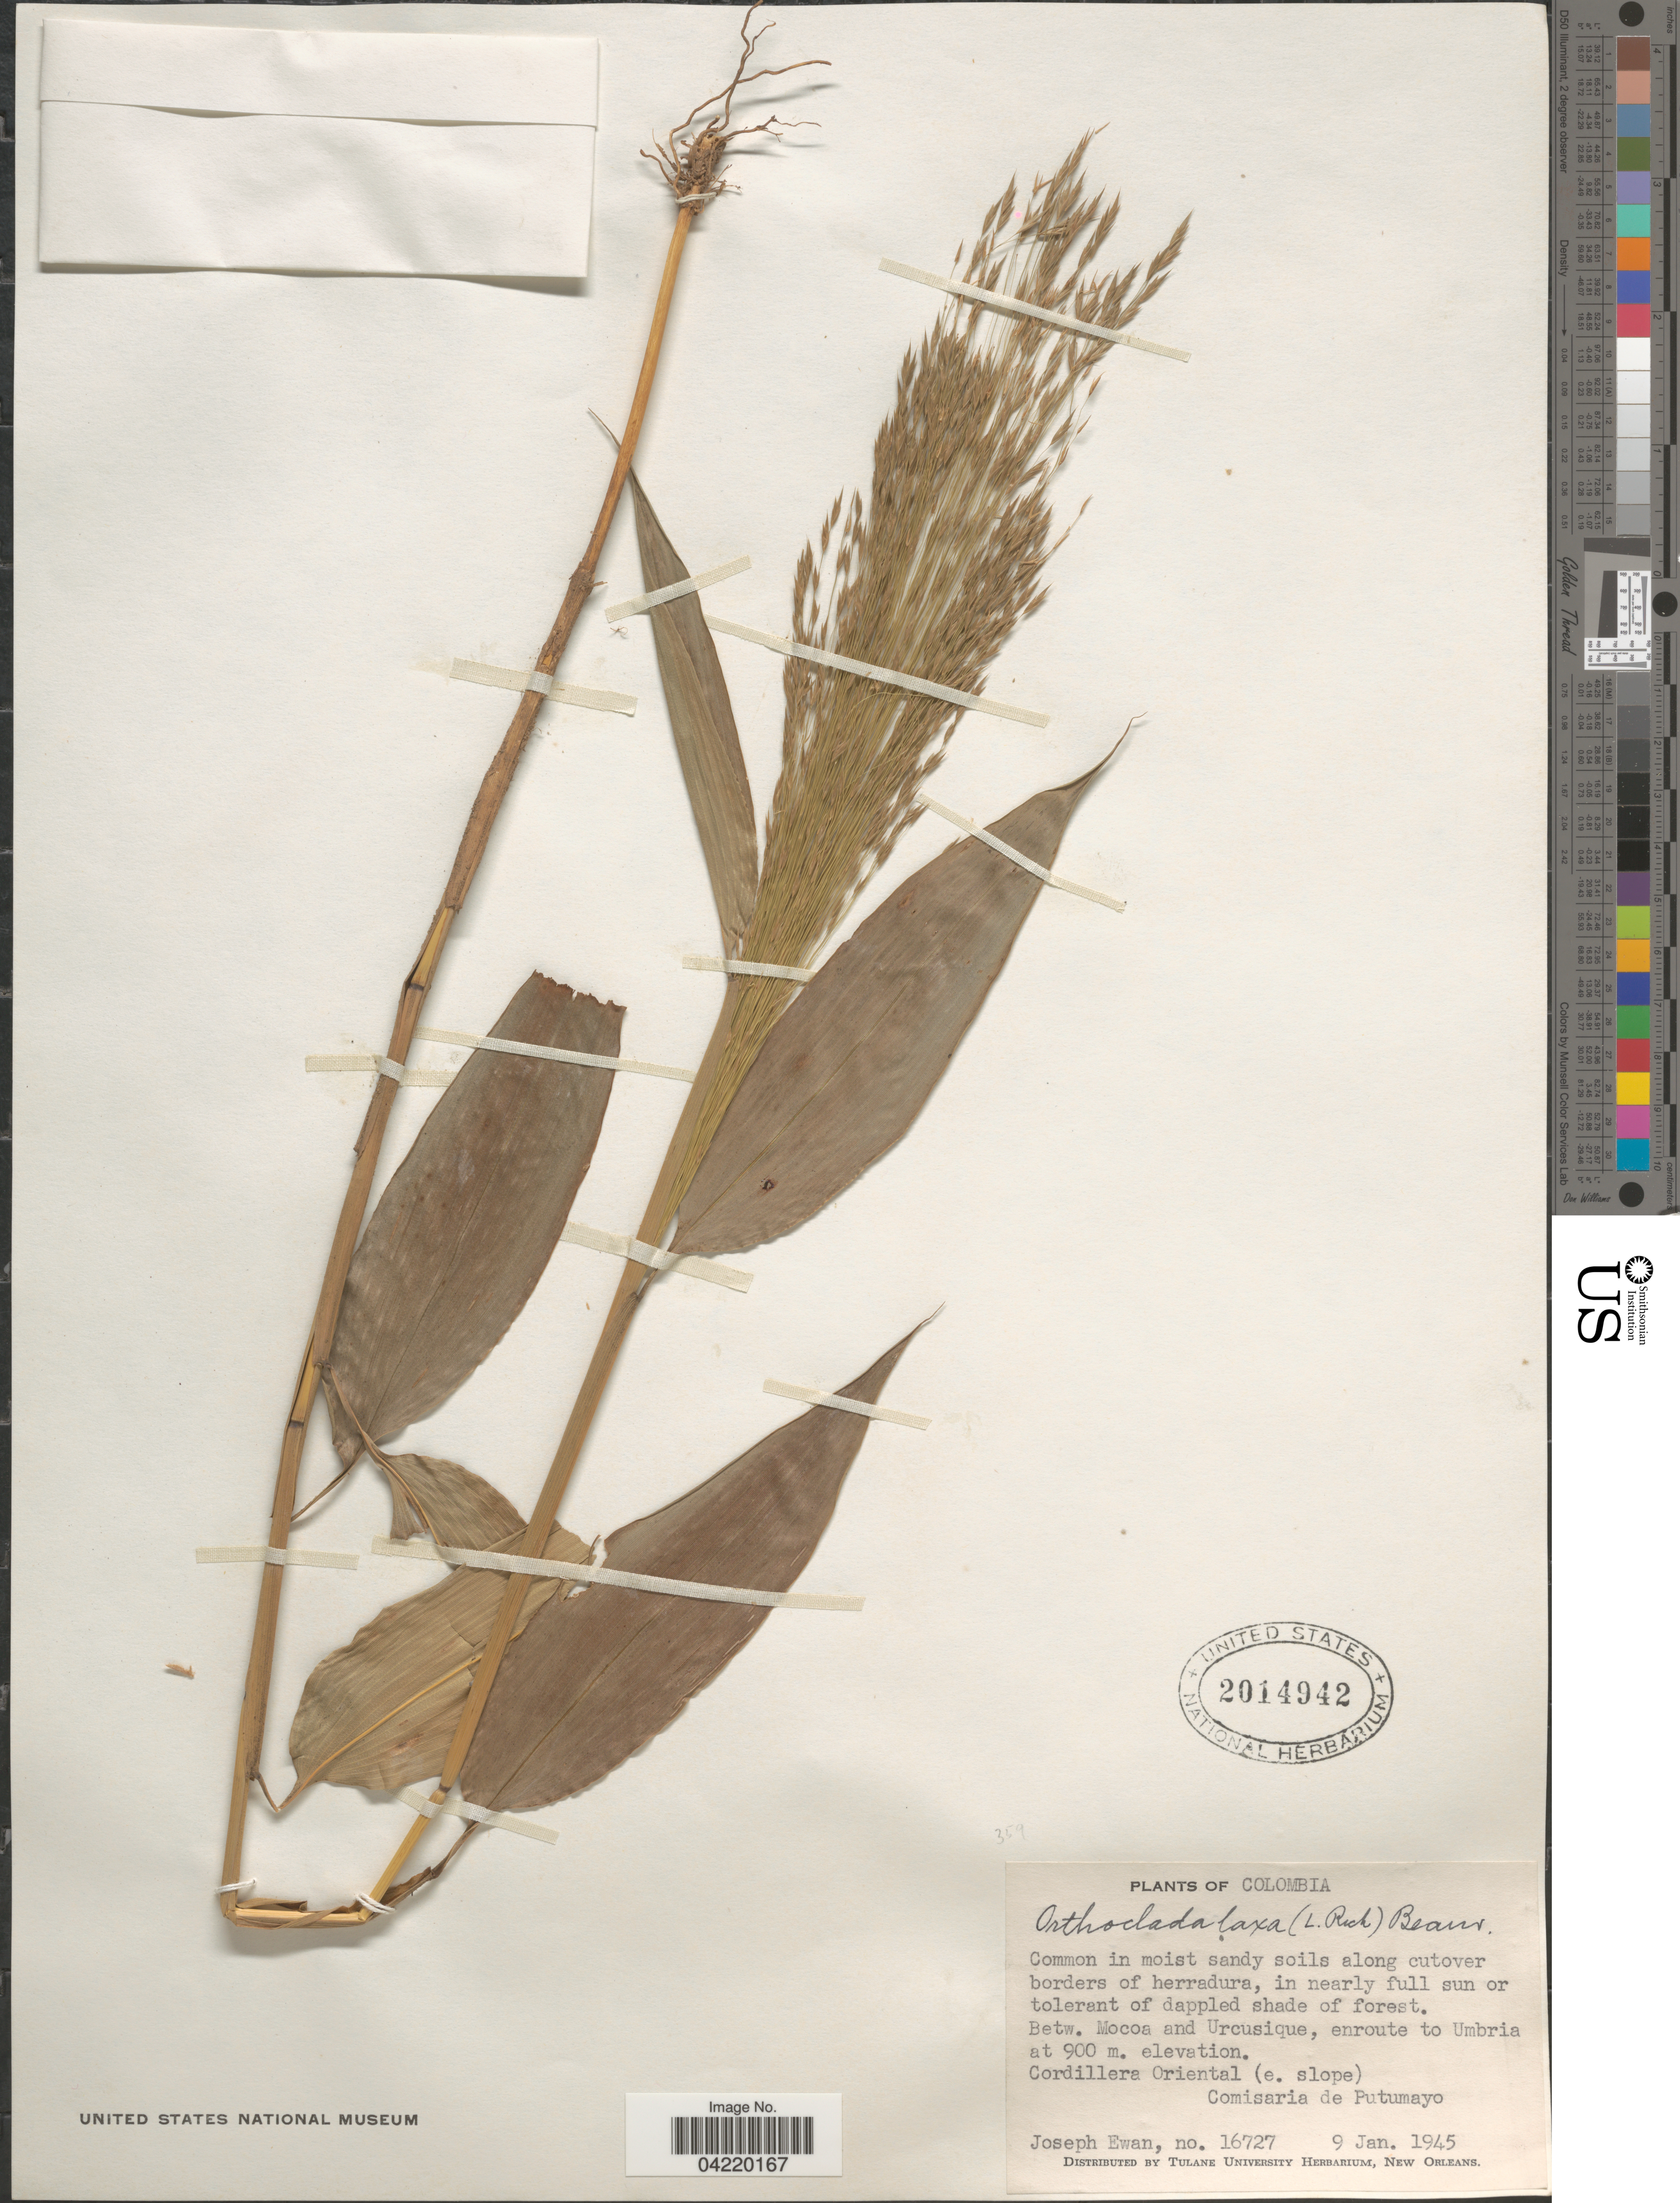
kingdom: Plantae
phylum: Tracheophyta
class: Liliopsida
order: Poales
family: Poaceae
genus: Orthoclada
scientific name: Orthoclada laxa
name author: P. Beauv.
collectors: J. A. Ewan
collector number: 16727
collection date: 1945-01-09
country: Colombia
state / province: Putumayo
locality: Common in moist sandy soils along cutover borders of herradura, in nearly full sun or tolerant of dappled shade of forest. Betw. Mocoa and Urcusique, enroute to Umbria. Cordillera Oriental (e. slope). Comisaria de Putumayo.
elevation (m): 900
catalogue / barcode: US 2014942